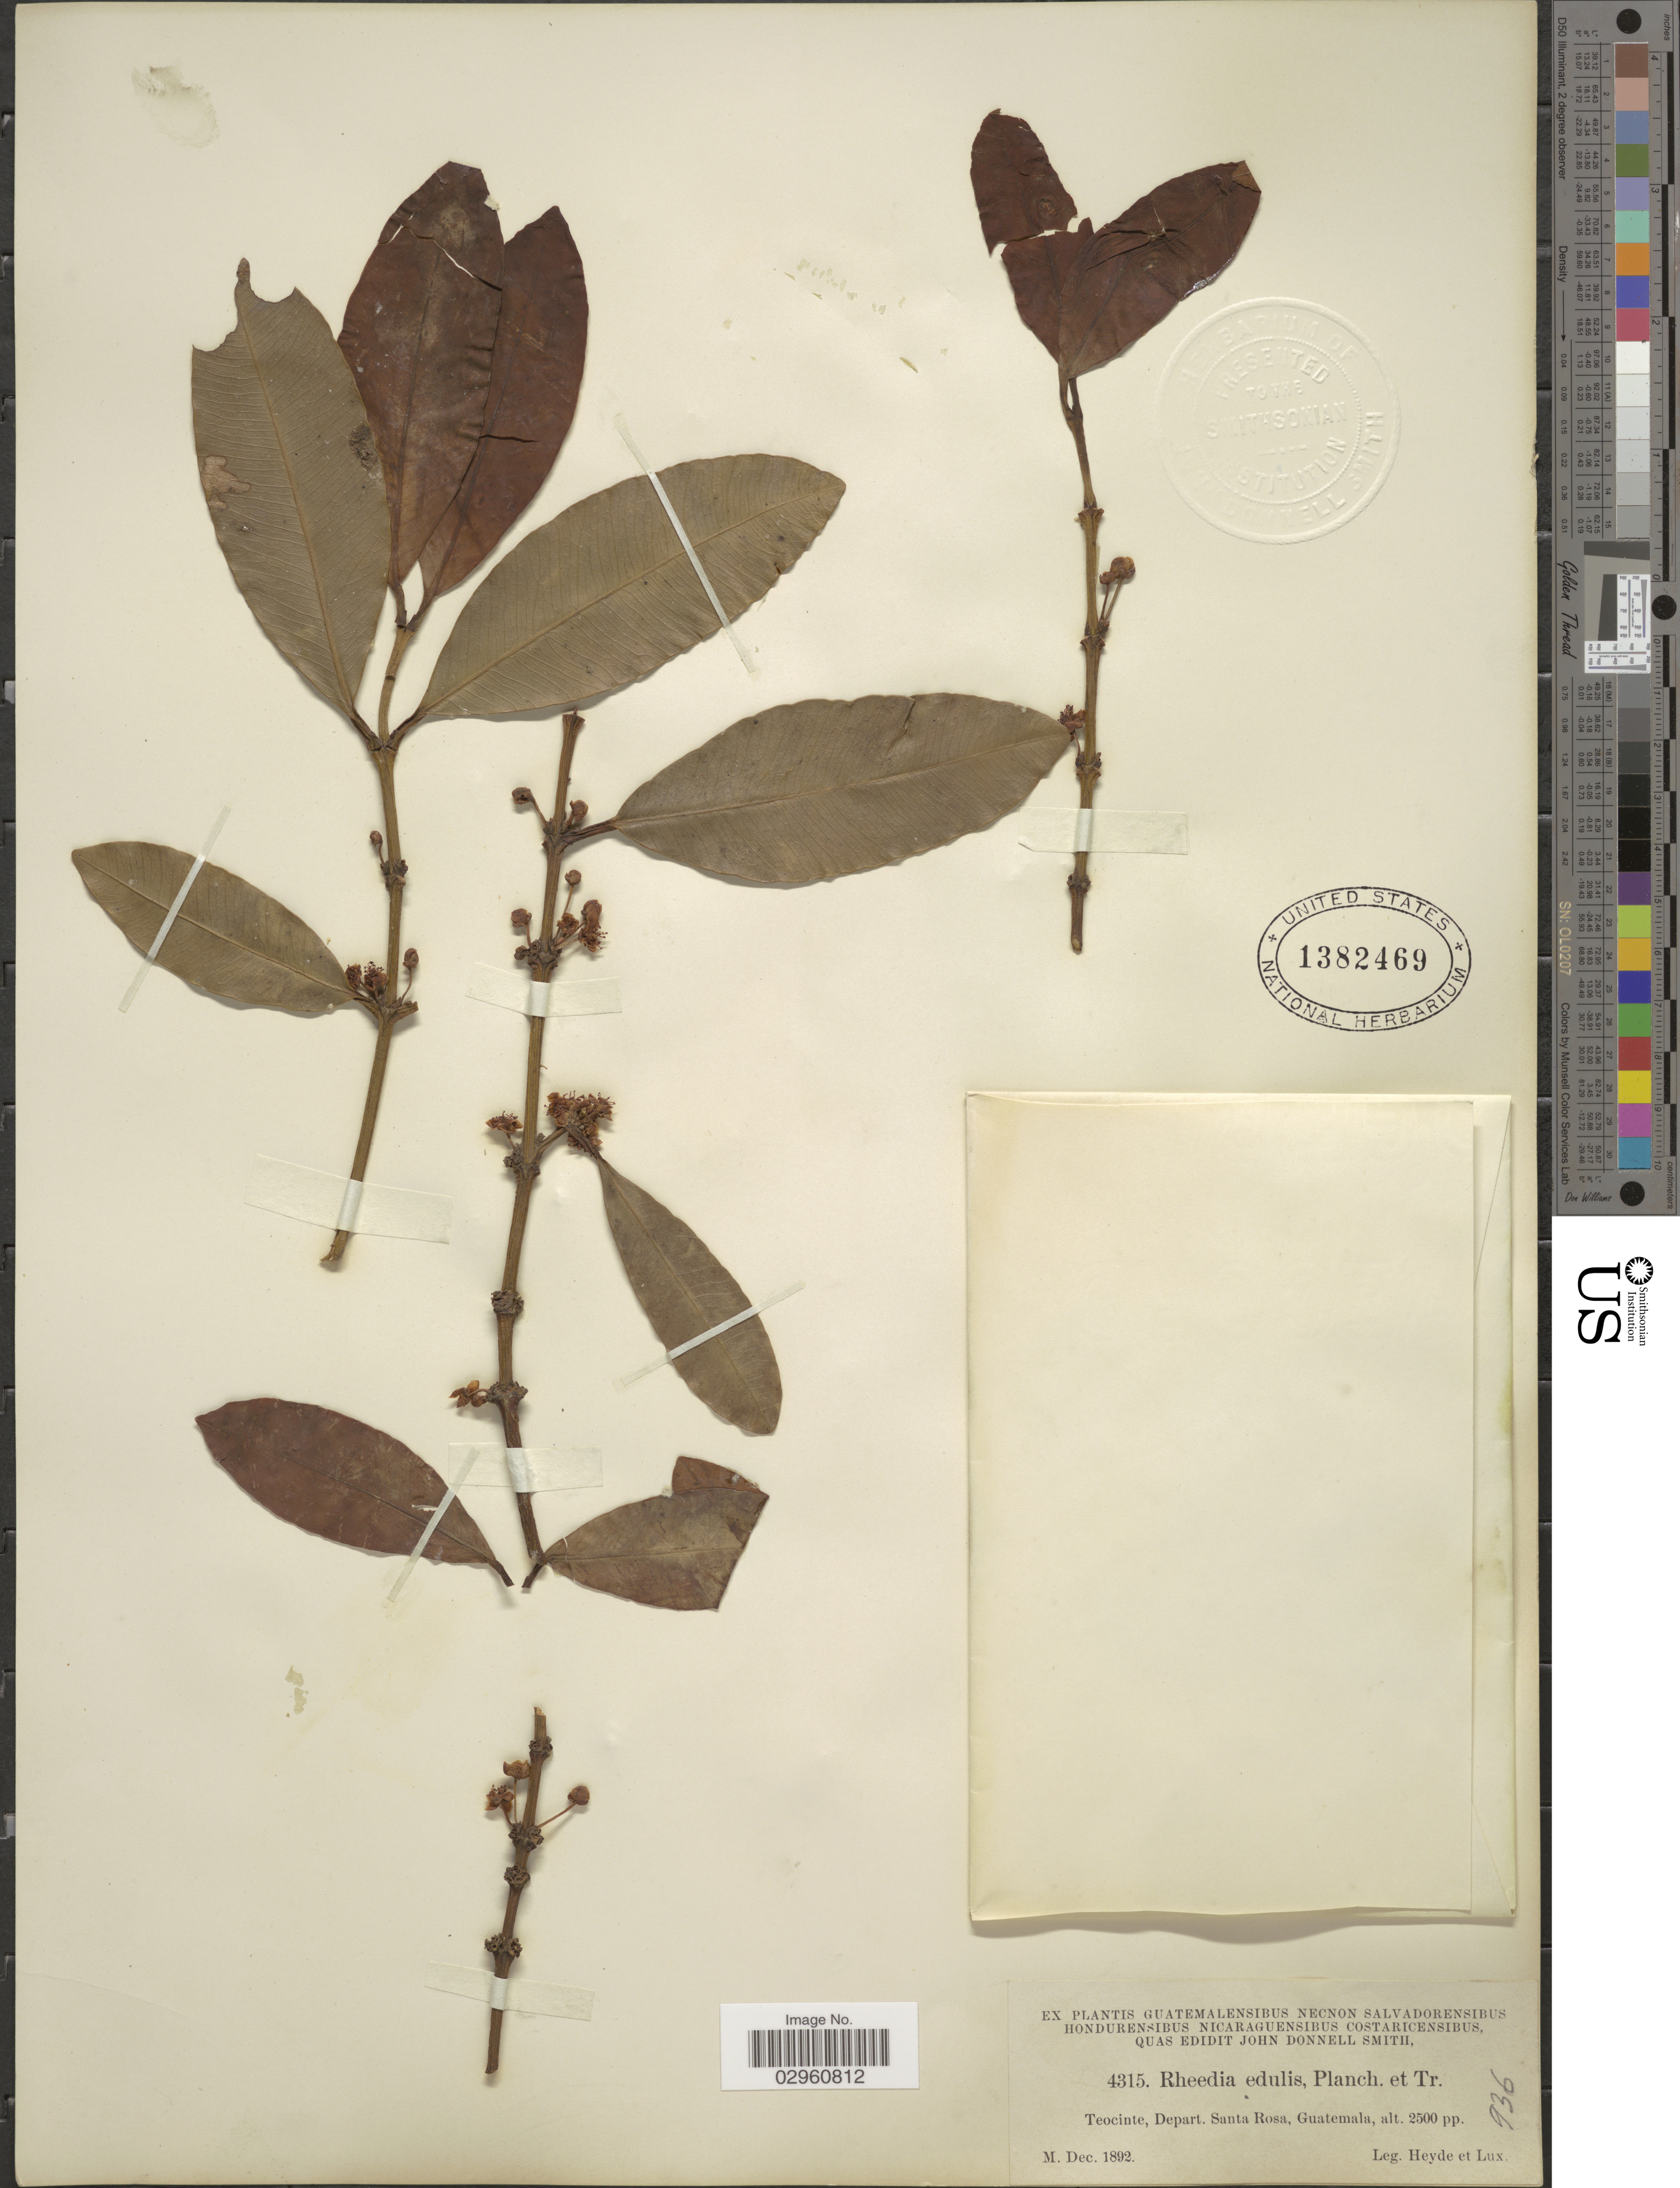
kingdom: Plantae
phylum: Tracheophyta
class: Magnoliopsida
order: Malpighiales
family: Clusiaceae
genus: Garcinia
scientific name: Garcinia intermedia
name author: (Pittier) Hammel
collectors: Heyde & Lux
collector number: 4315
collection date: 1892-12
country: Guatemala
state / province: Santa Rosa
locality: Teocinte, Depart. Santa Rosa.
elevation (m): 762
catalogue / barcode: US 1382469